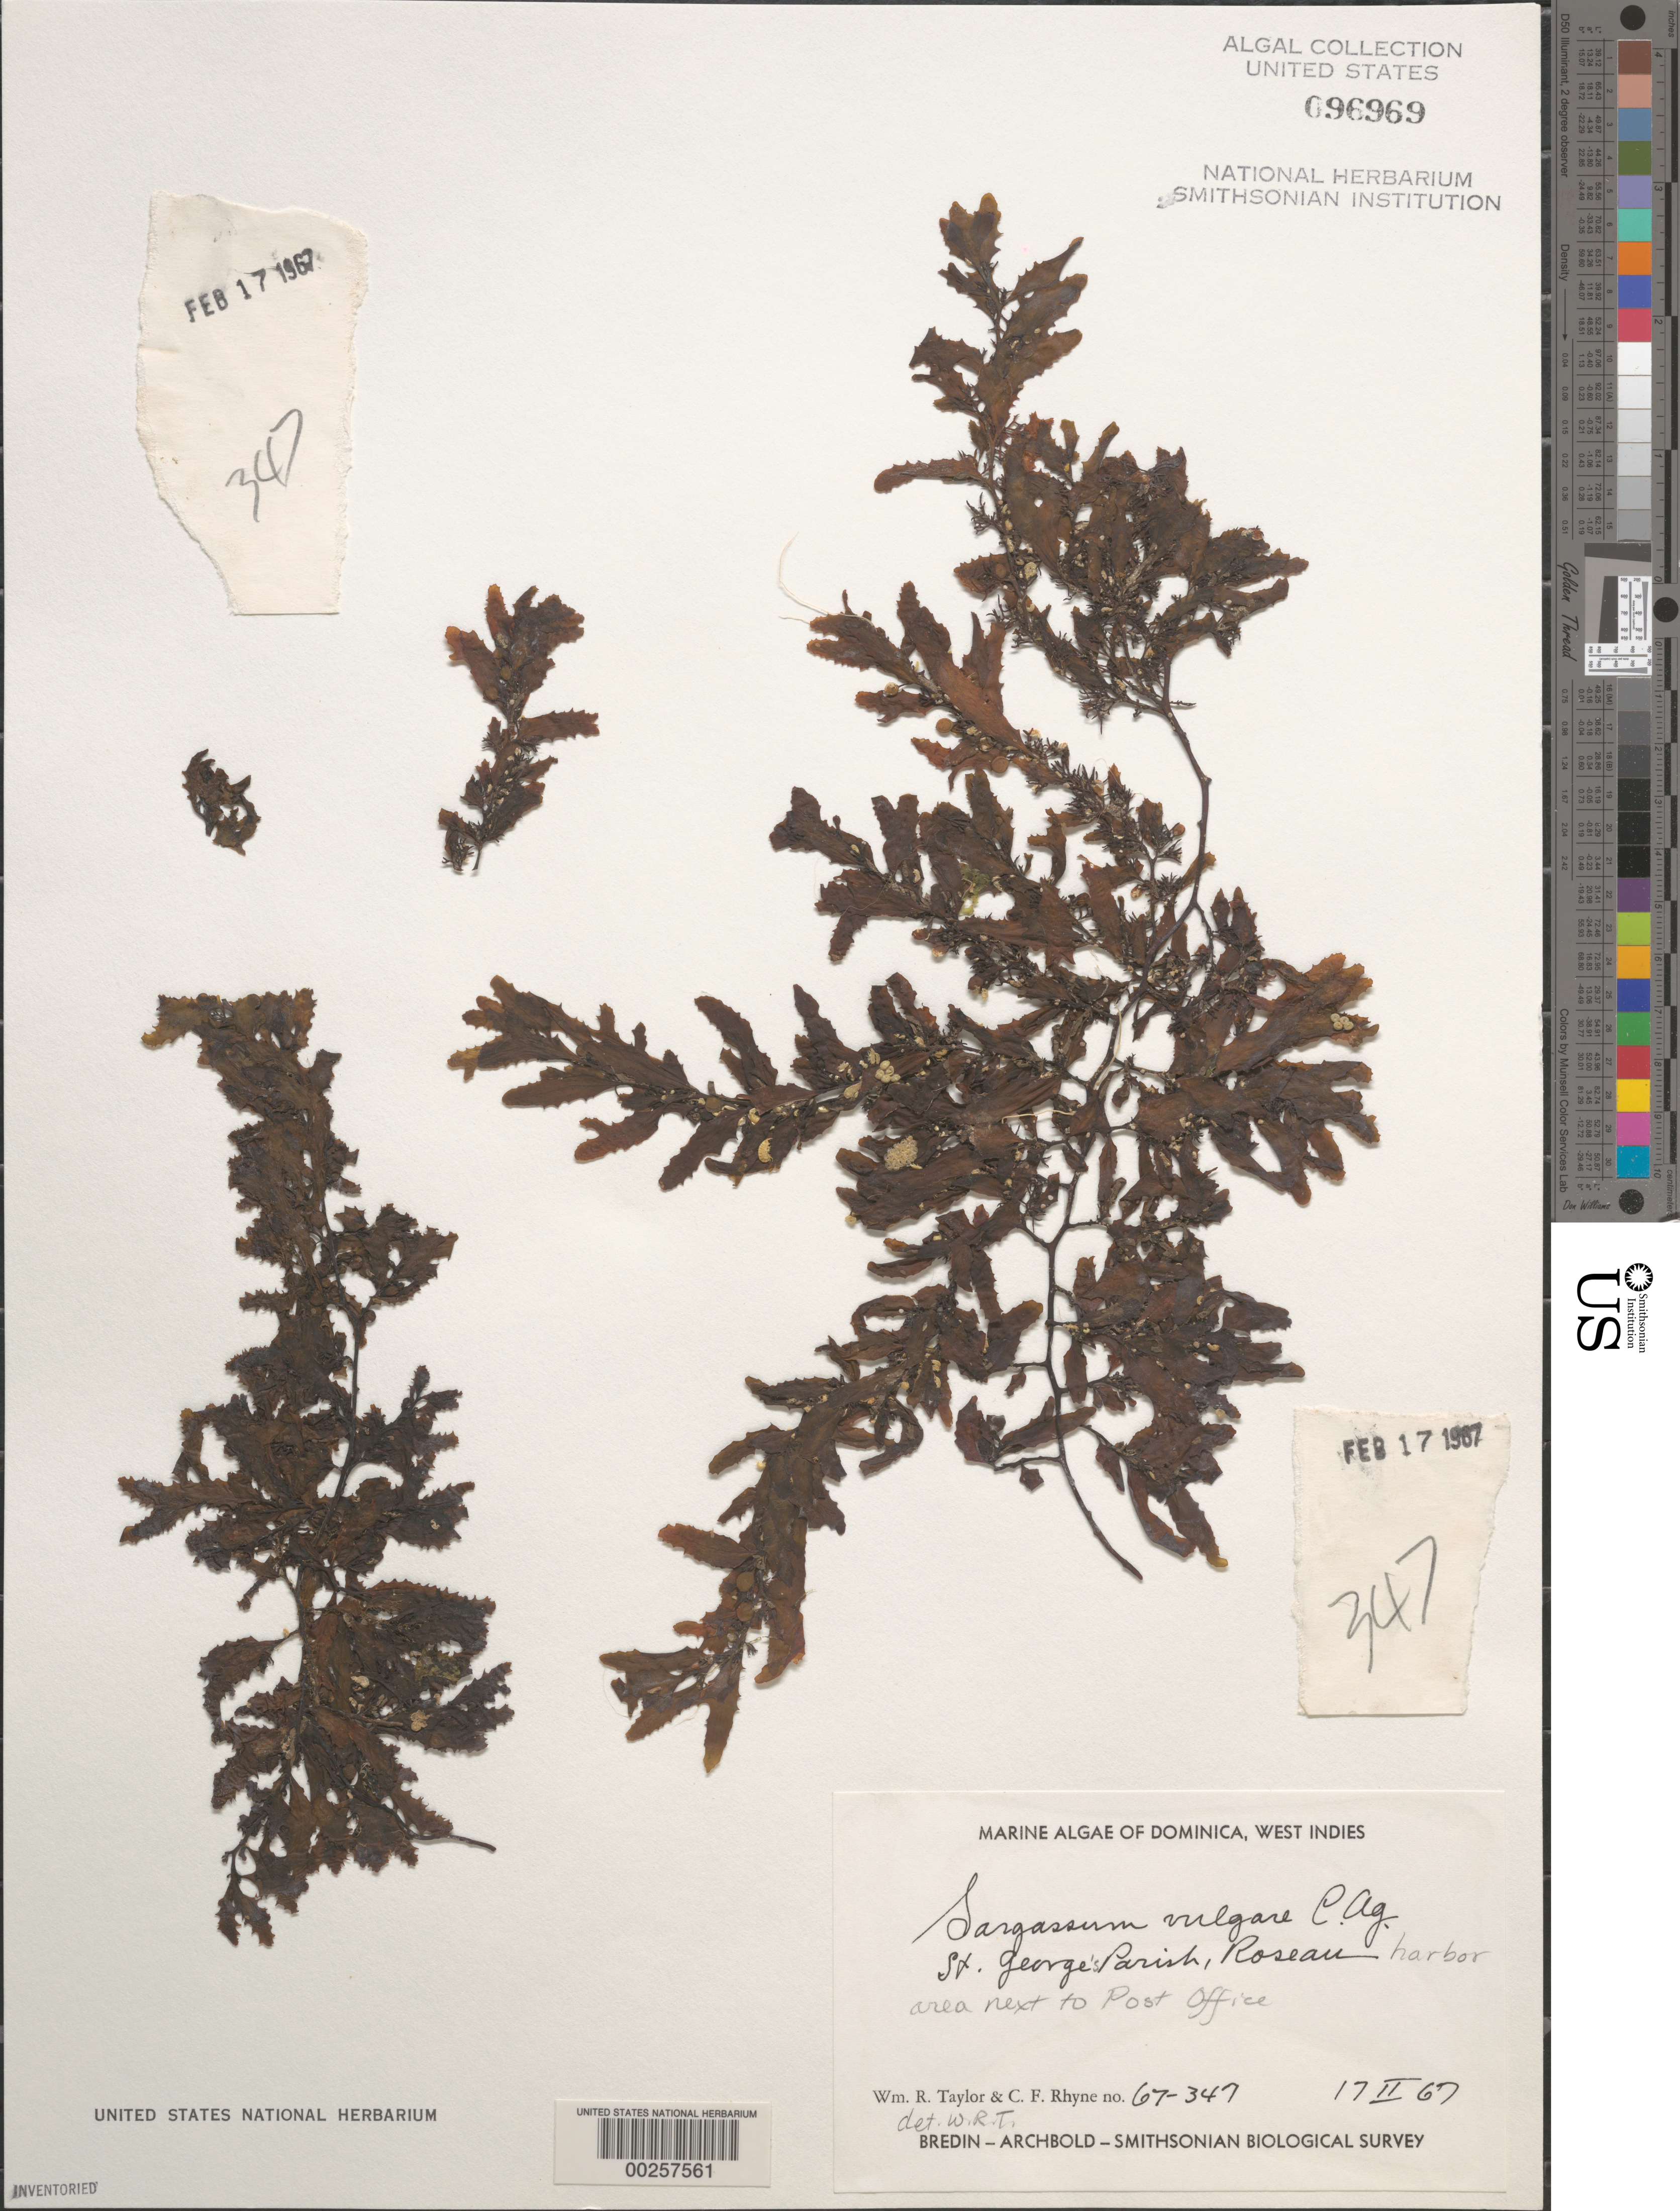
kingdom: Chromista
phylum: Ochrophyta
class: Phaeophyceae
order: Fucales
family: Sargassaceae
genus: Sargassum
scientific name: Sargassum vulgare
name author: C. Agardh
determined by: Taylor, William R.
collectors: W. R. Taylor & C. Rhyne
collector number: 67-347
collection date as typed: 17 Feb 1967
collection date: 1967-02-17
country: Dominica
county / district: St. George's Parish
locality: Roseau harbor area next to post office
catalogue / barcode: US 96969